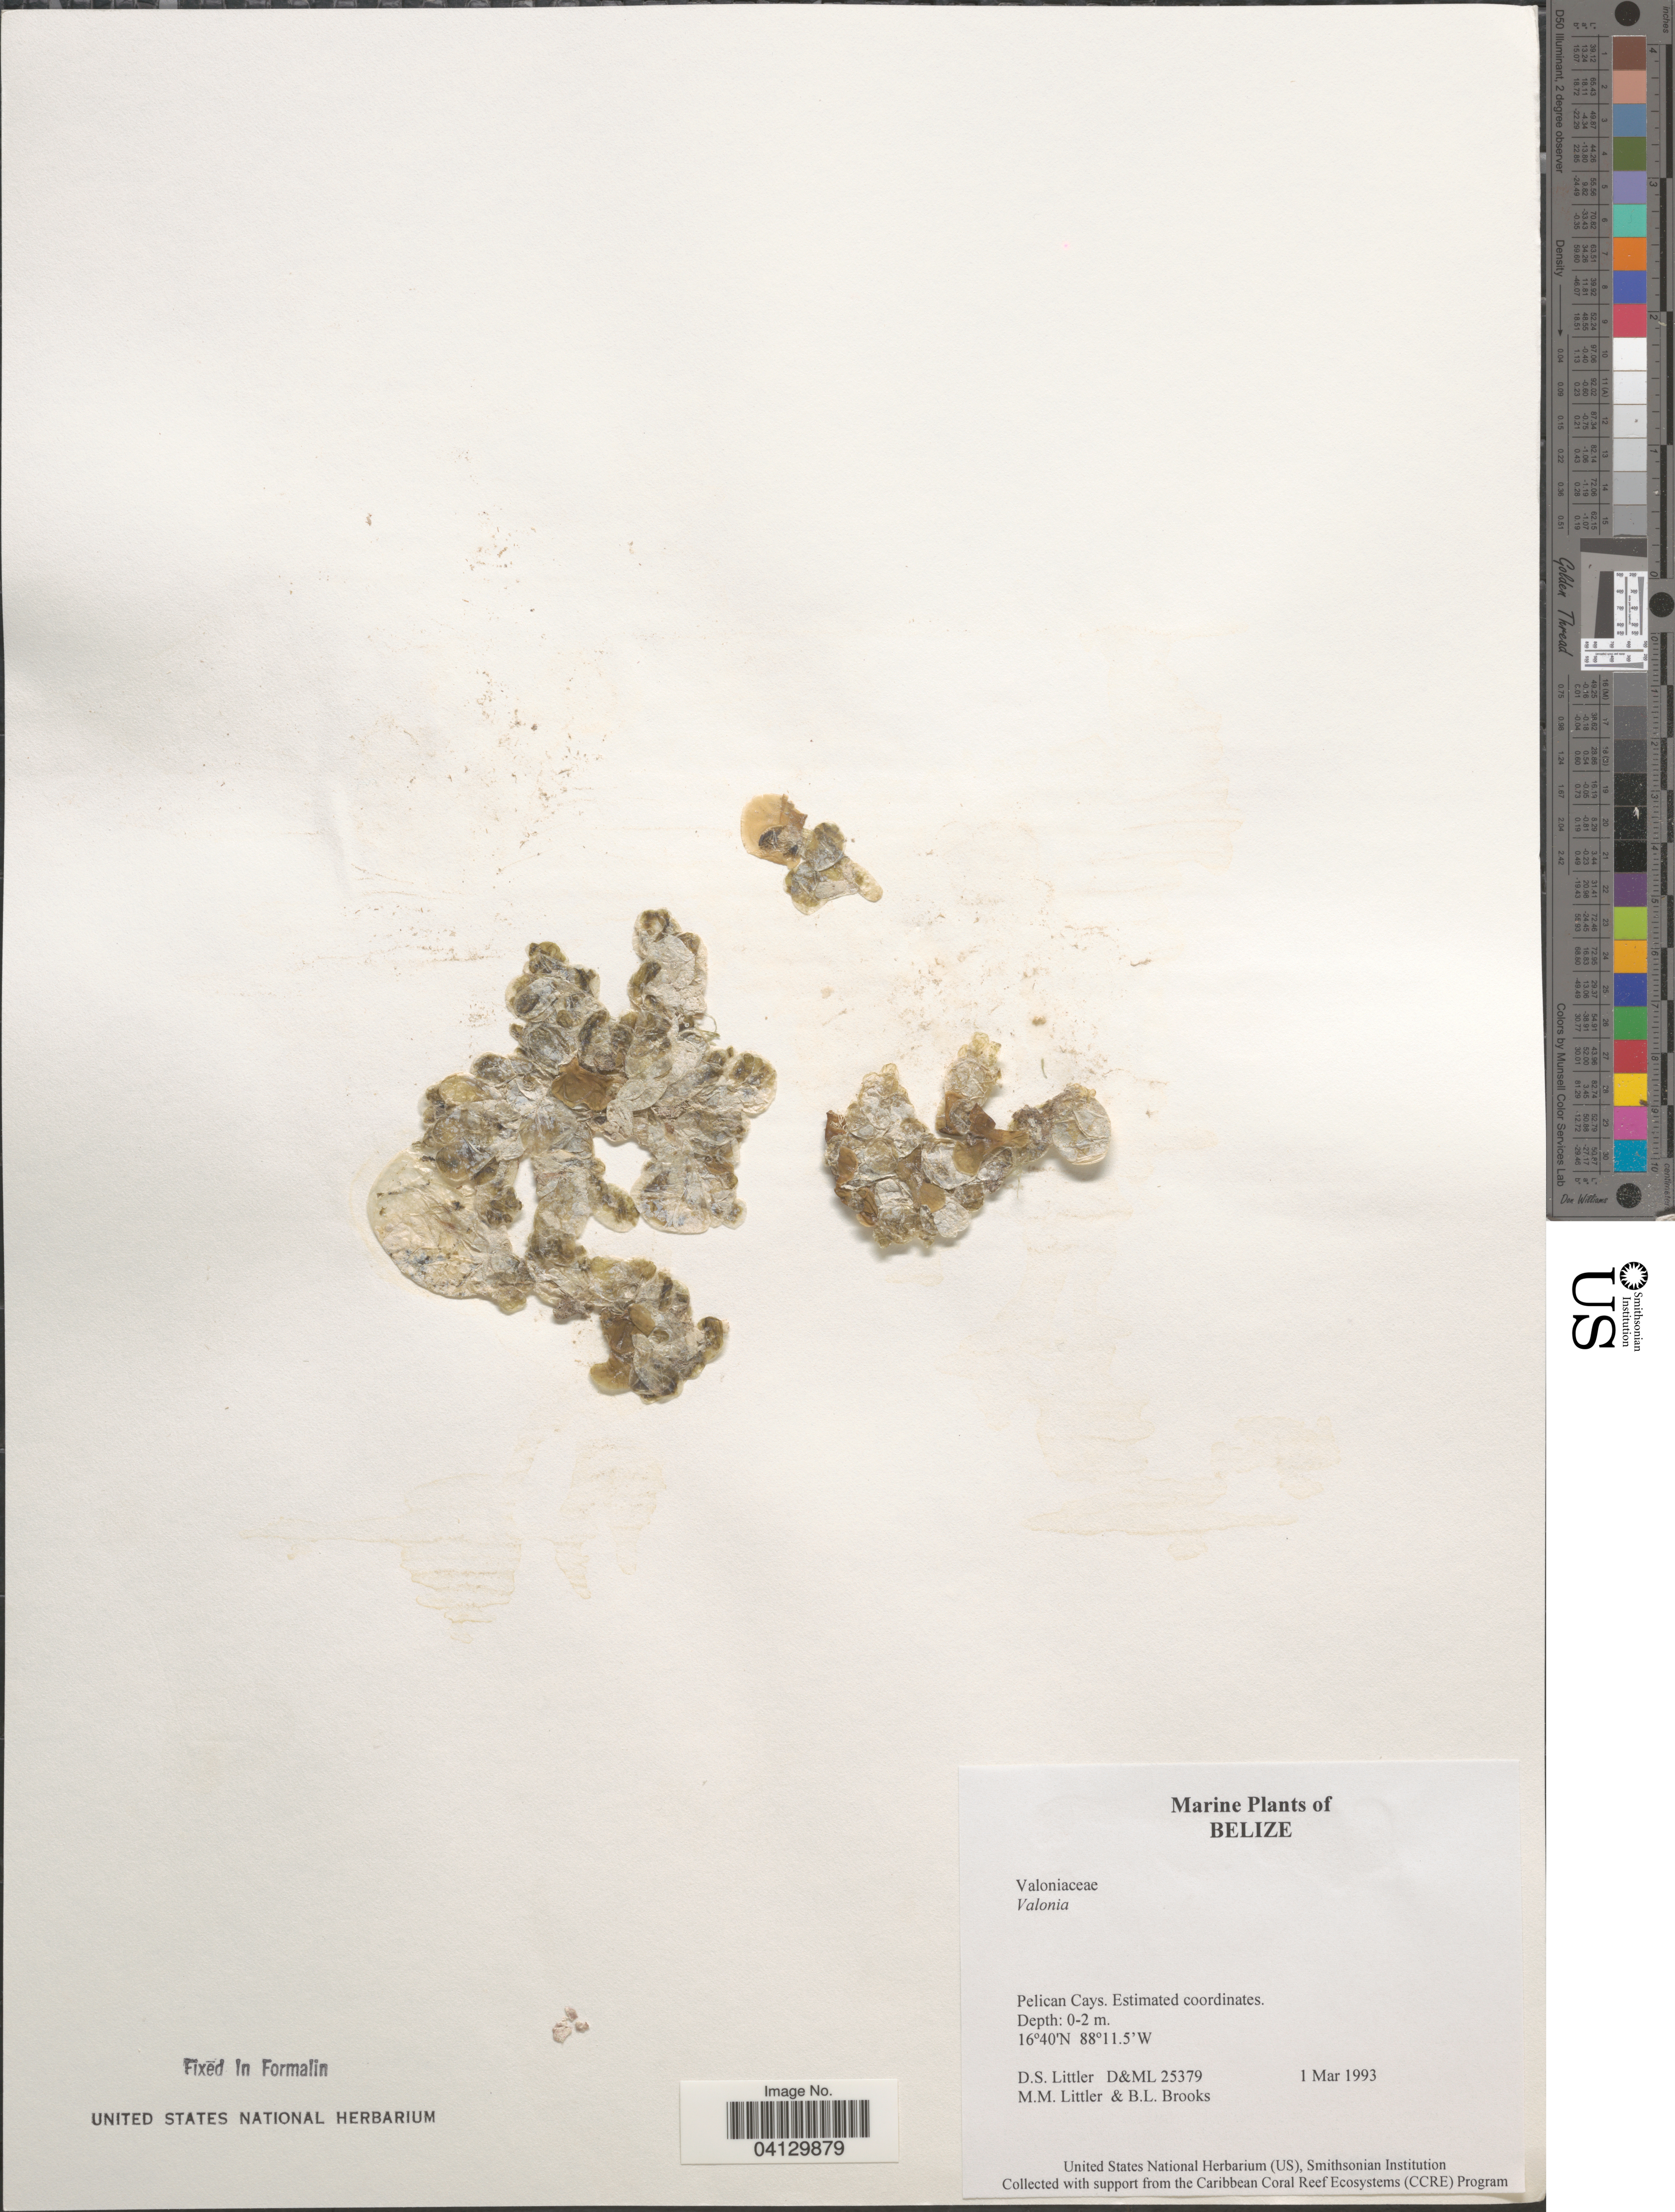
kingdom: Plantae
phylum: Chlorophyta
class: Ulvophyceae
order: Siphonocladales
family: Valoniaceae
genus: Valonia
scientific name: Valonia sp.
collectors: D. S. Littler & B. Brooks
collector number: D&ML25379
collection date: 1993-03-01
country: Belize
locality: Pelican Cays.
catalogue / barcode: US 328877